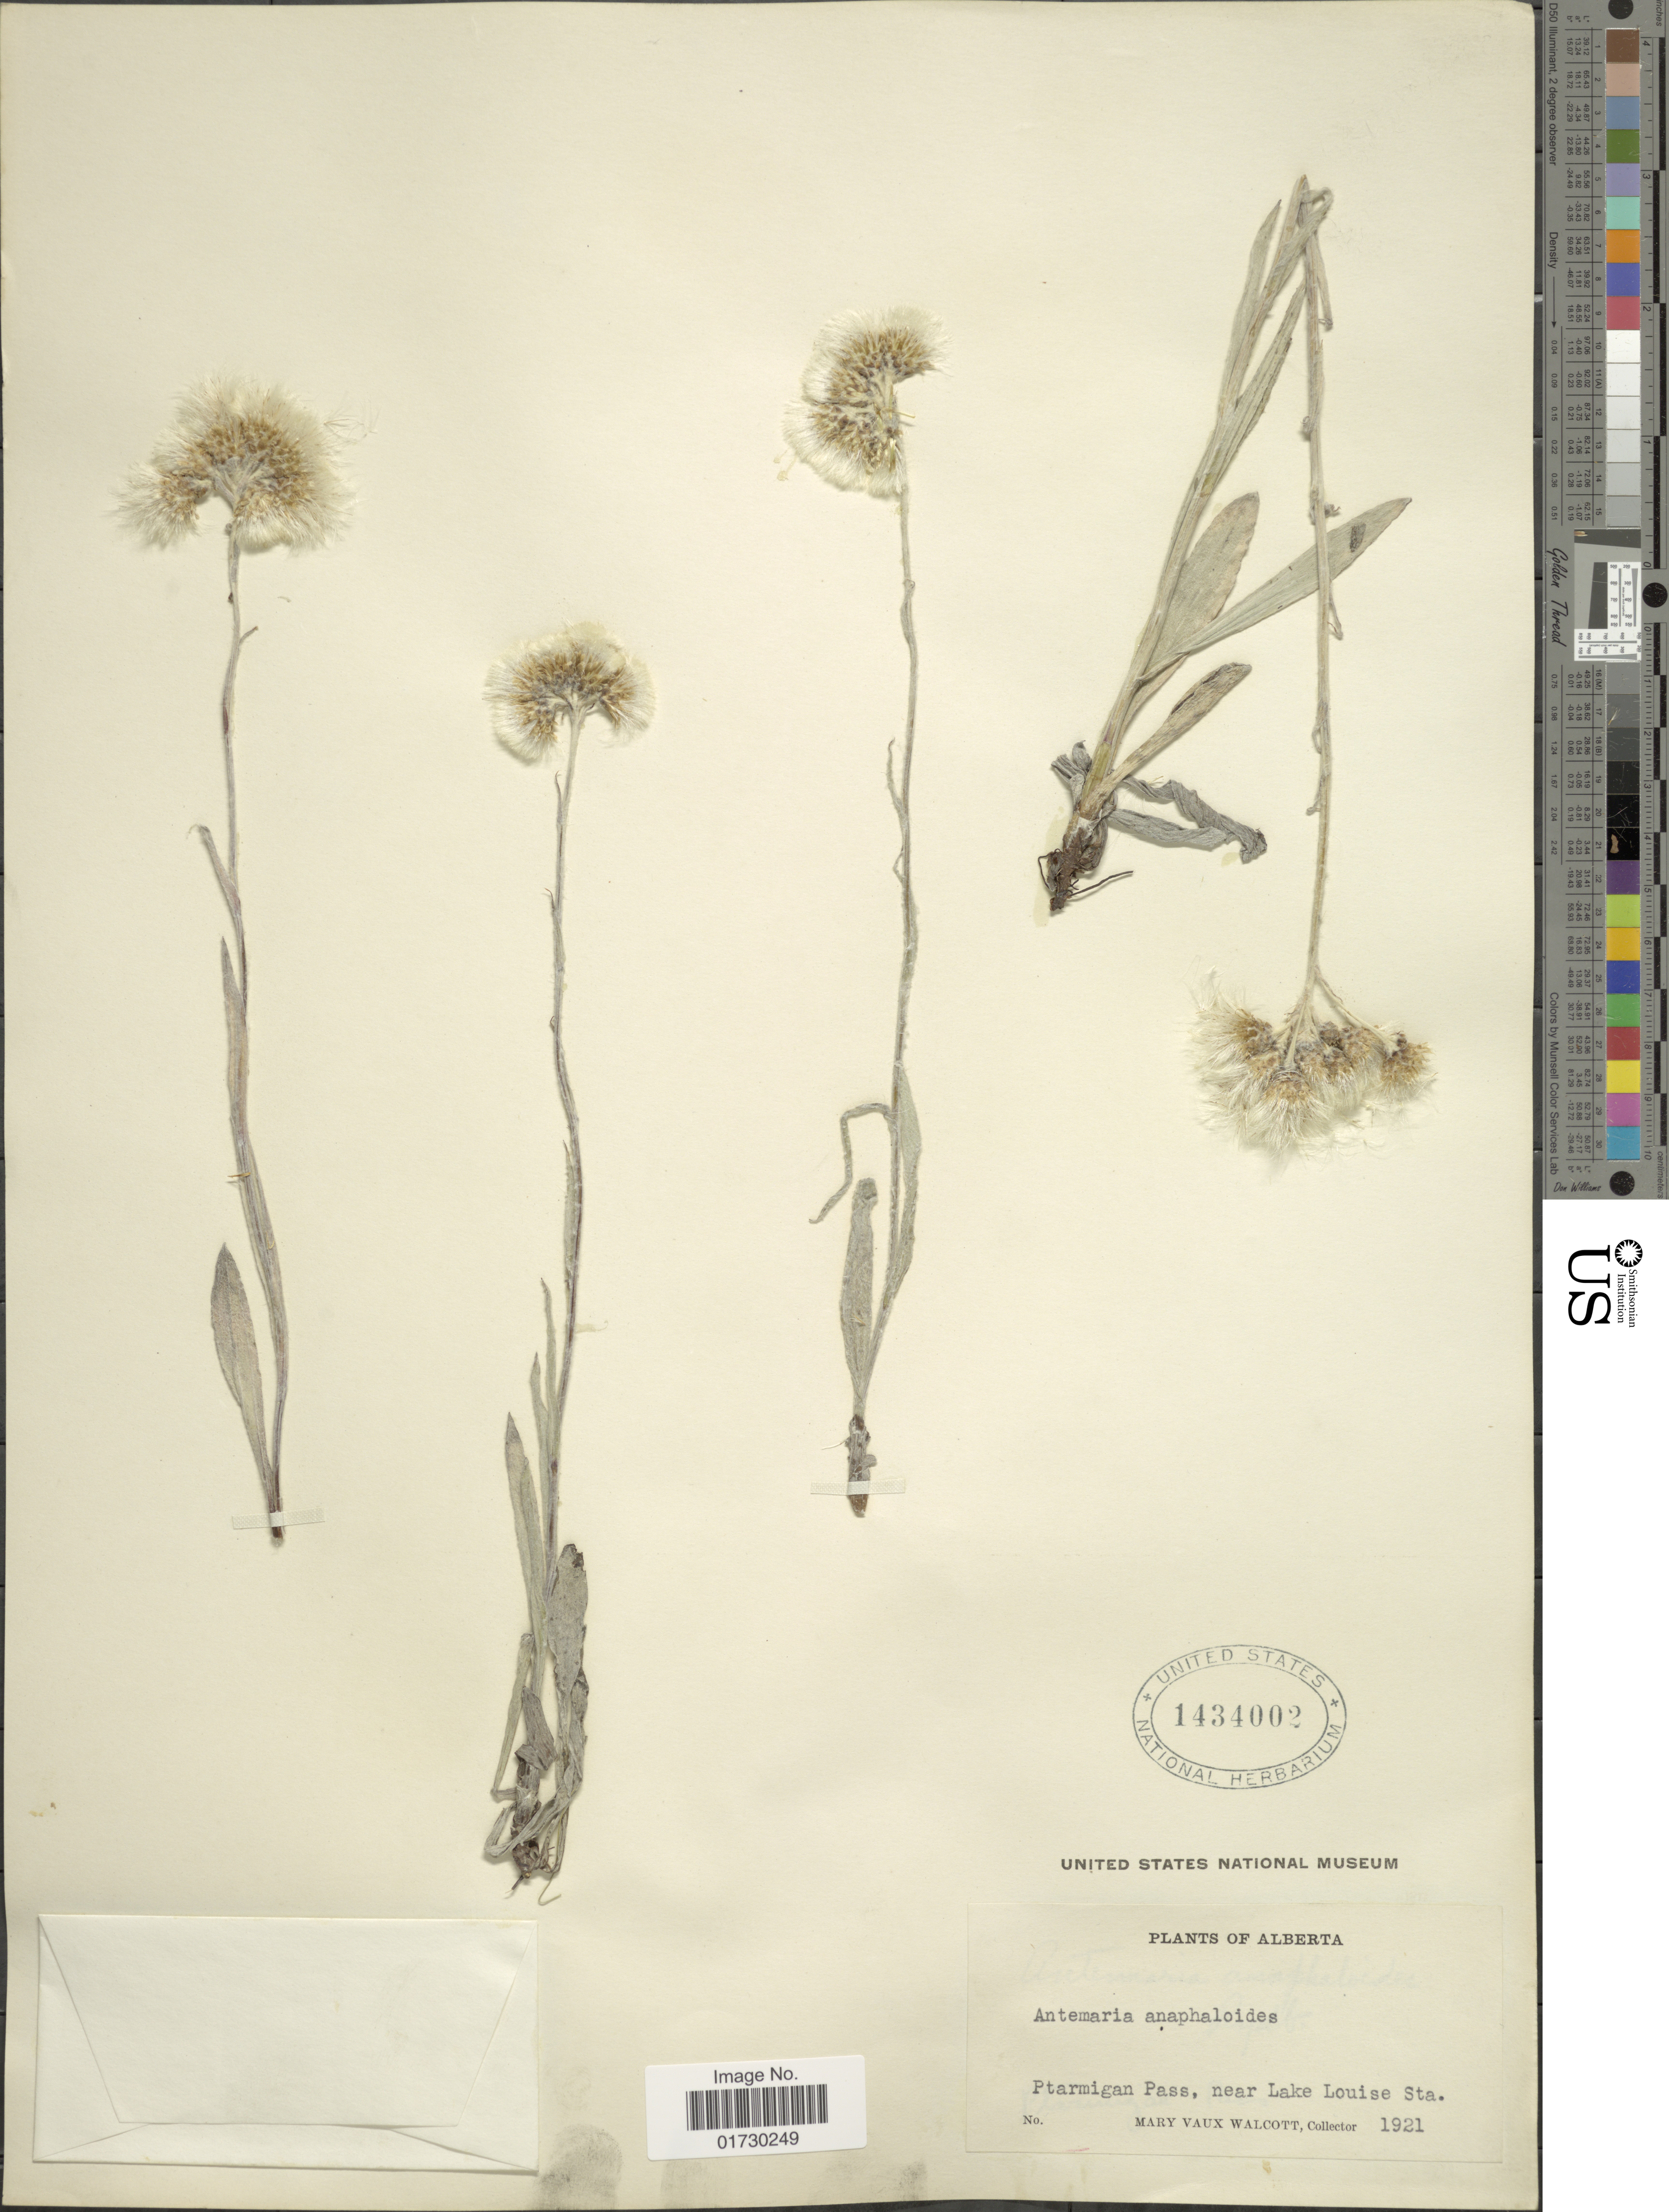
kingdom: Plantae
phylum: Tracheophyta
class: Magnoliopsida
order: Asterales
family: Asteraceae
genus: Antennaria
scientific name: Antennaria anaphaloides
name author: Rydb.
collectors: M. Walcott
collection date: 1921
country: Canada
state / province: Alberta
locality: Ptarmigan Pass, near Lake Louise Sta.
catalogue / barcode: US 1434002